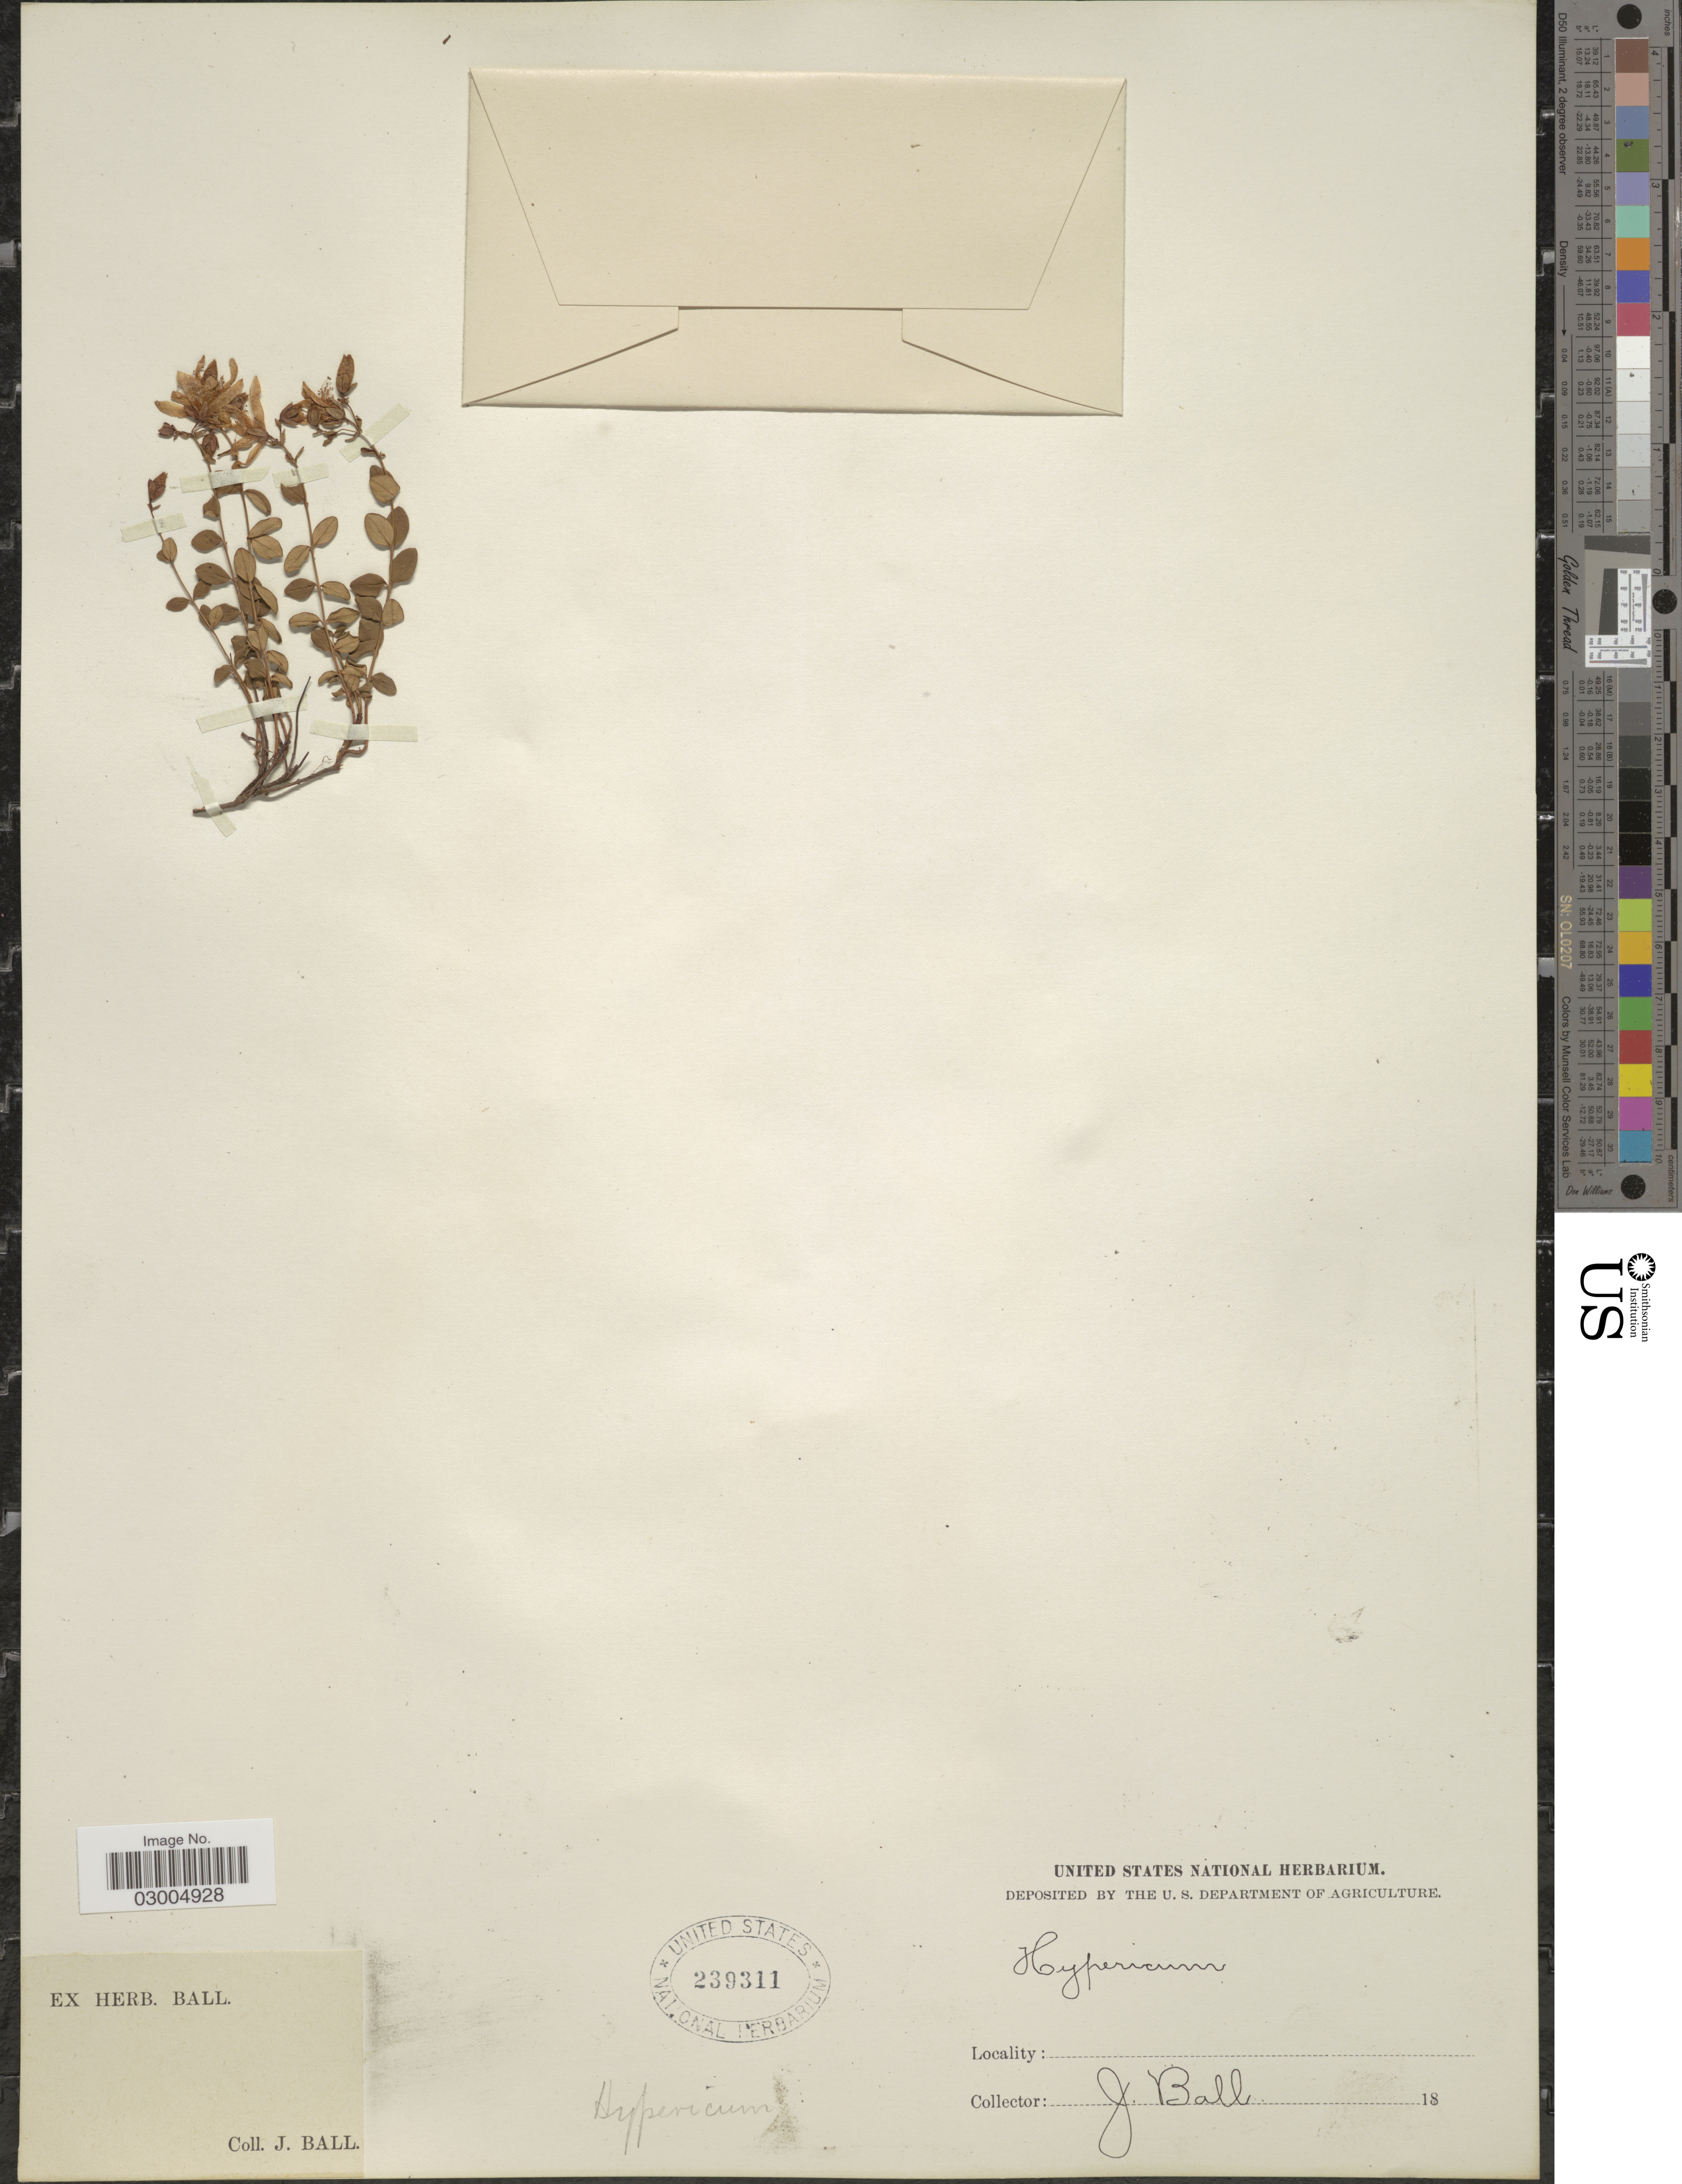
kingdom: Plantae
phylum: Tracheophyta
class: Magnoliopsida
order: Malpighiales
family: Hypericaceae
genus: Hypericum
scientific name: Hypericum sp.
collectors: J. Ball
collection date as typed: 18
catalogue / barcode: US 239311